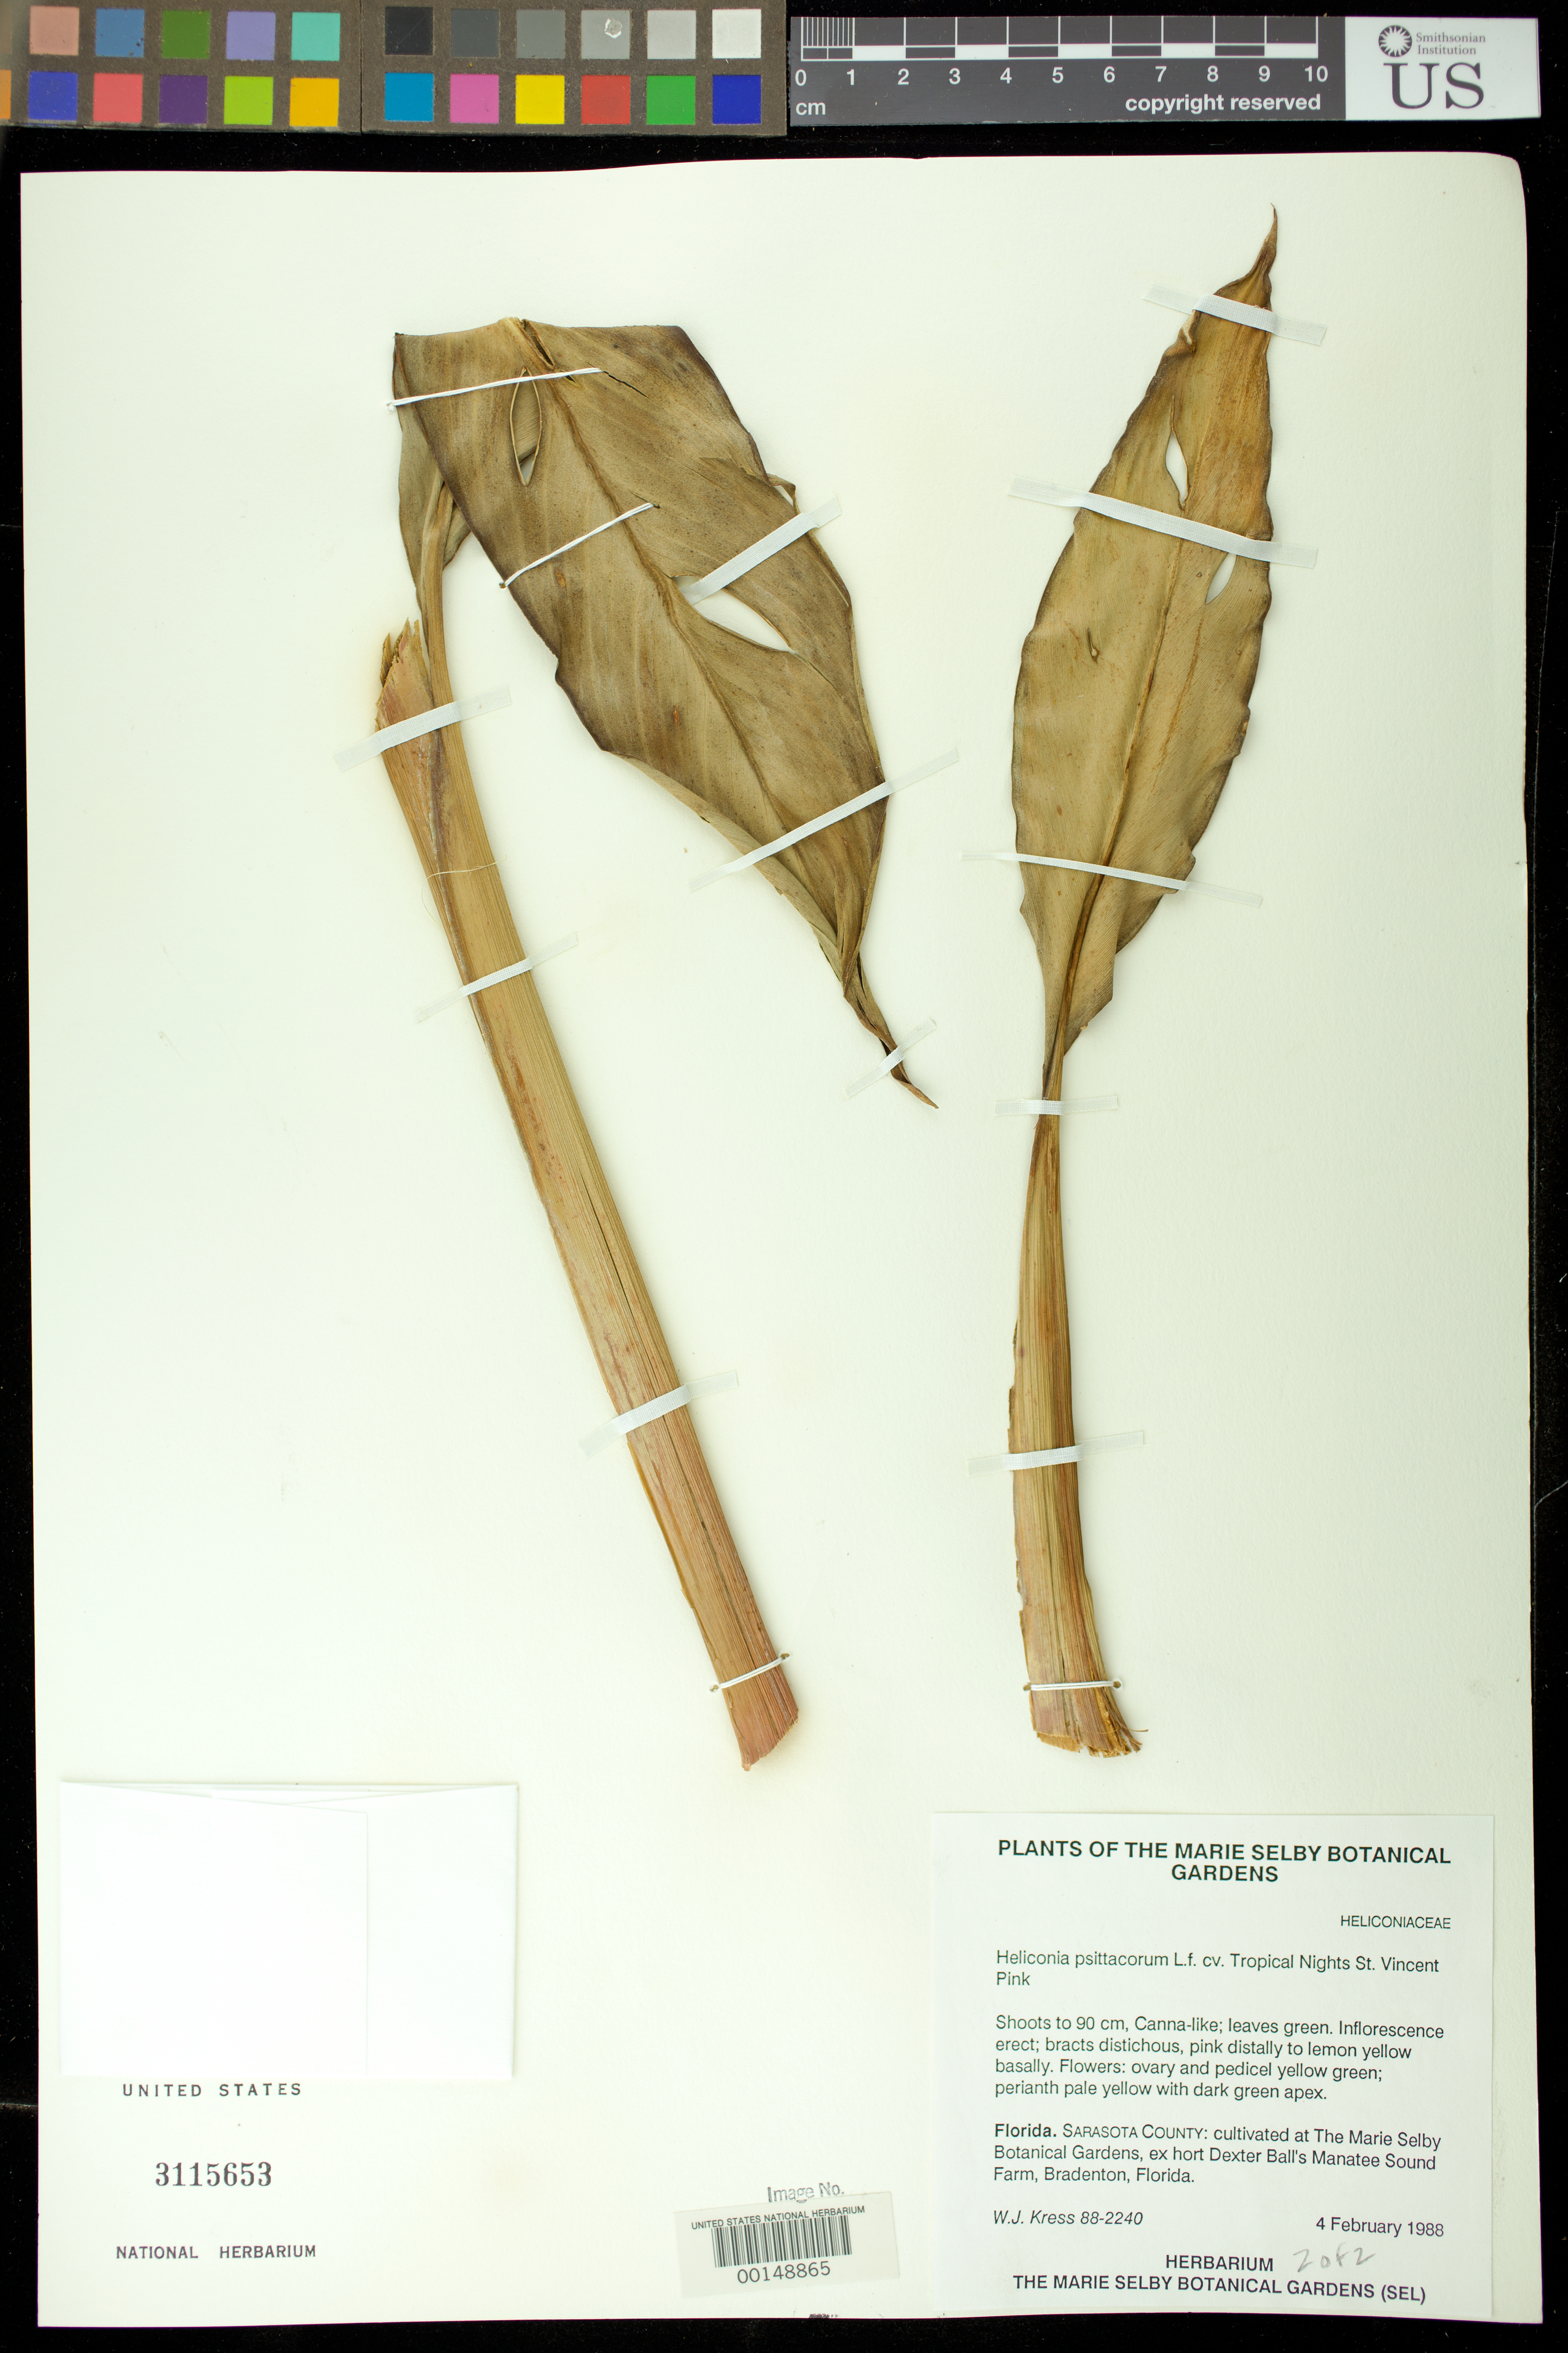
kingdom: Plantae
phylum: Tracheophyta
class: Liliopsida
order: Zingiberales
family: Heliconiaceae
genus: Heliconia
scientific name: Heliconia psittacorum 'Tropical Nights St. Vincent Pink'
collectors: W. J. Kress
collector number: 88-2240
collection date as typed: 04 Feb 1988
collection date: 1988-02-04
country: United States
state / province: Florida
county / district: Sarasota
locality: Marie selby botanical gardens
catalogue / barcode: US 3115653